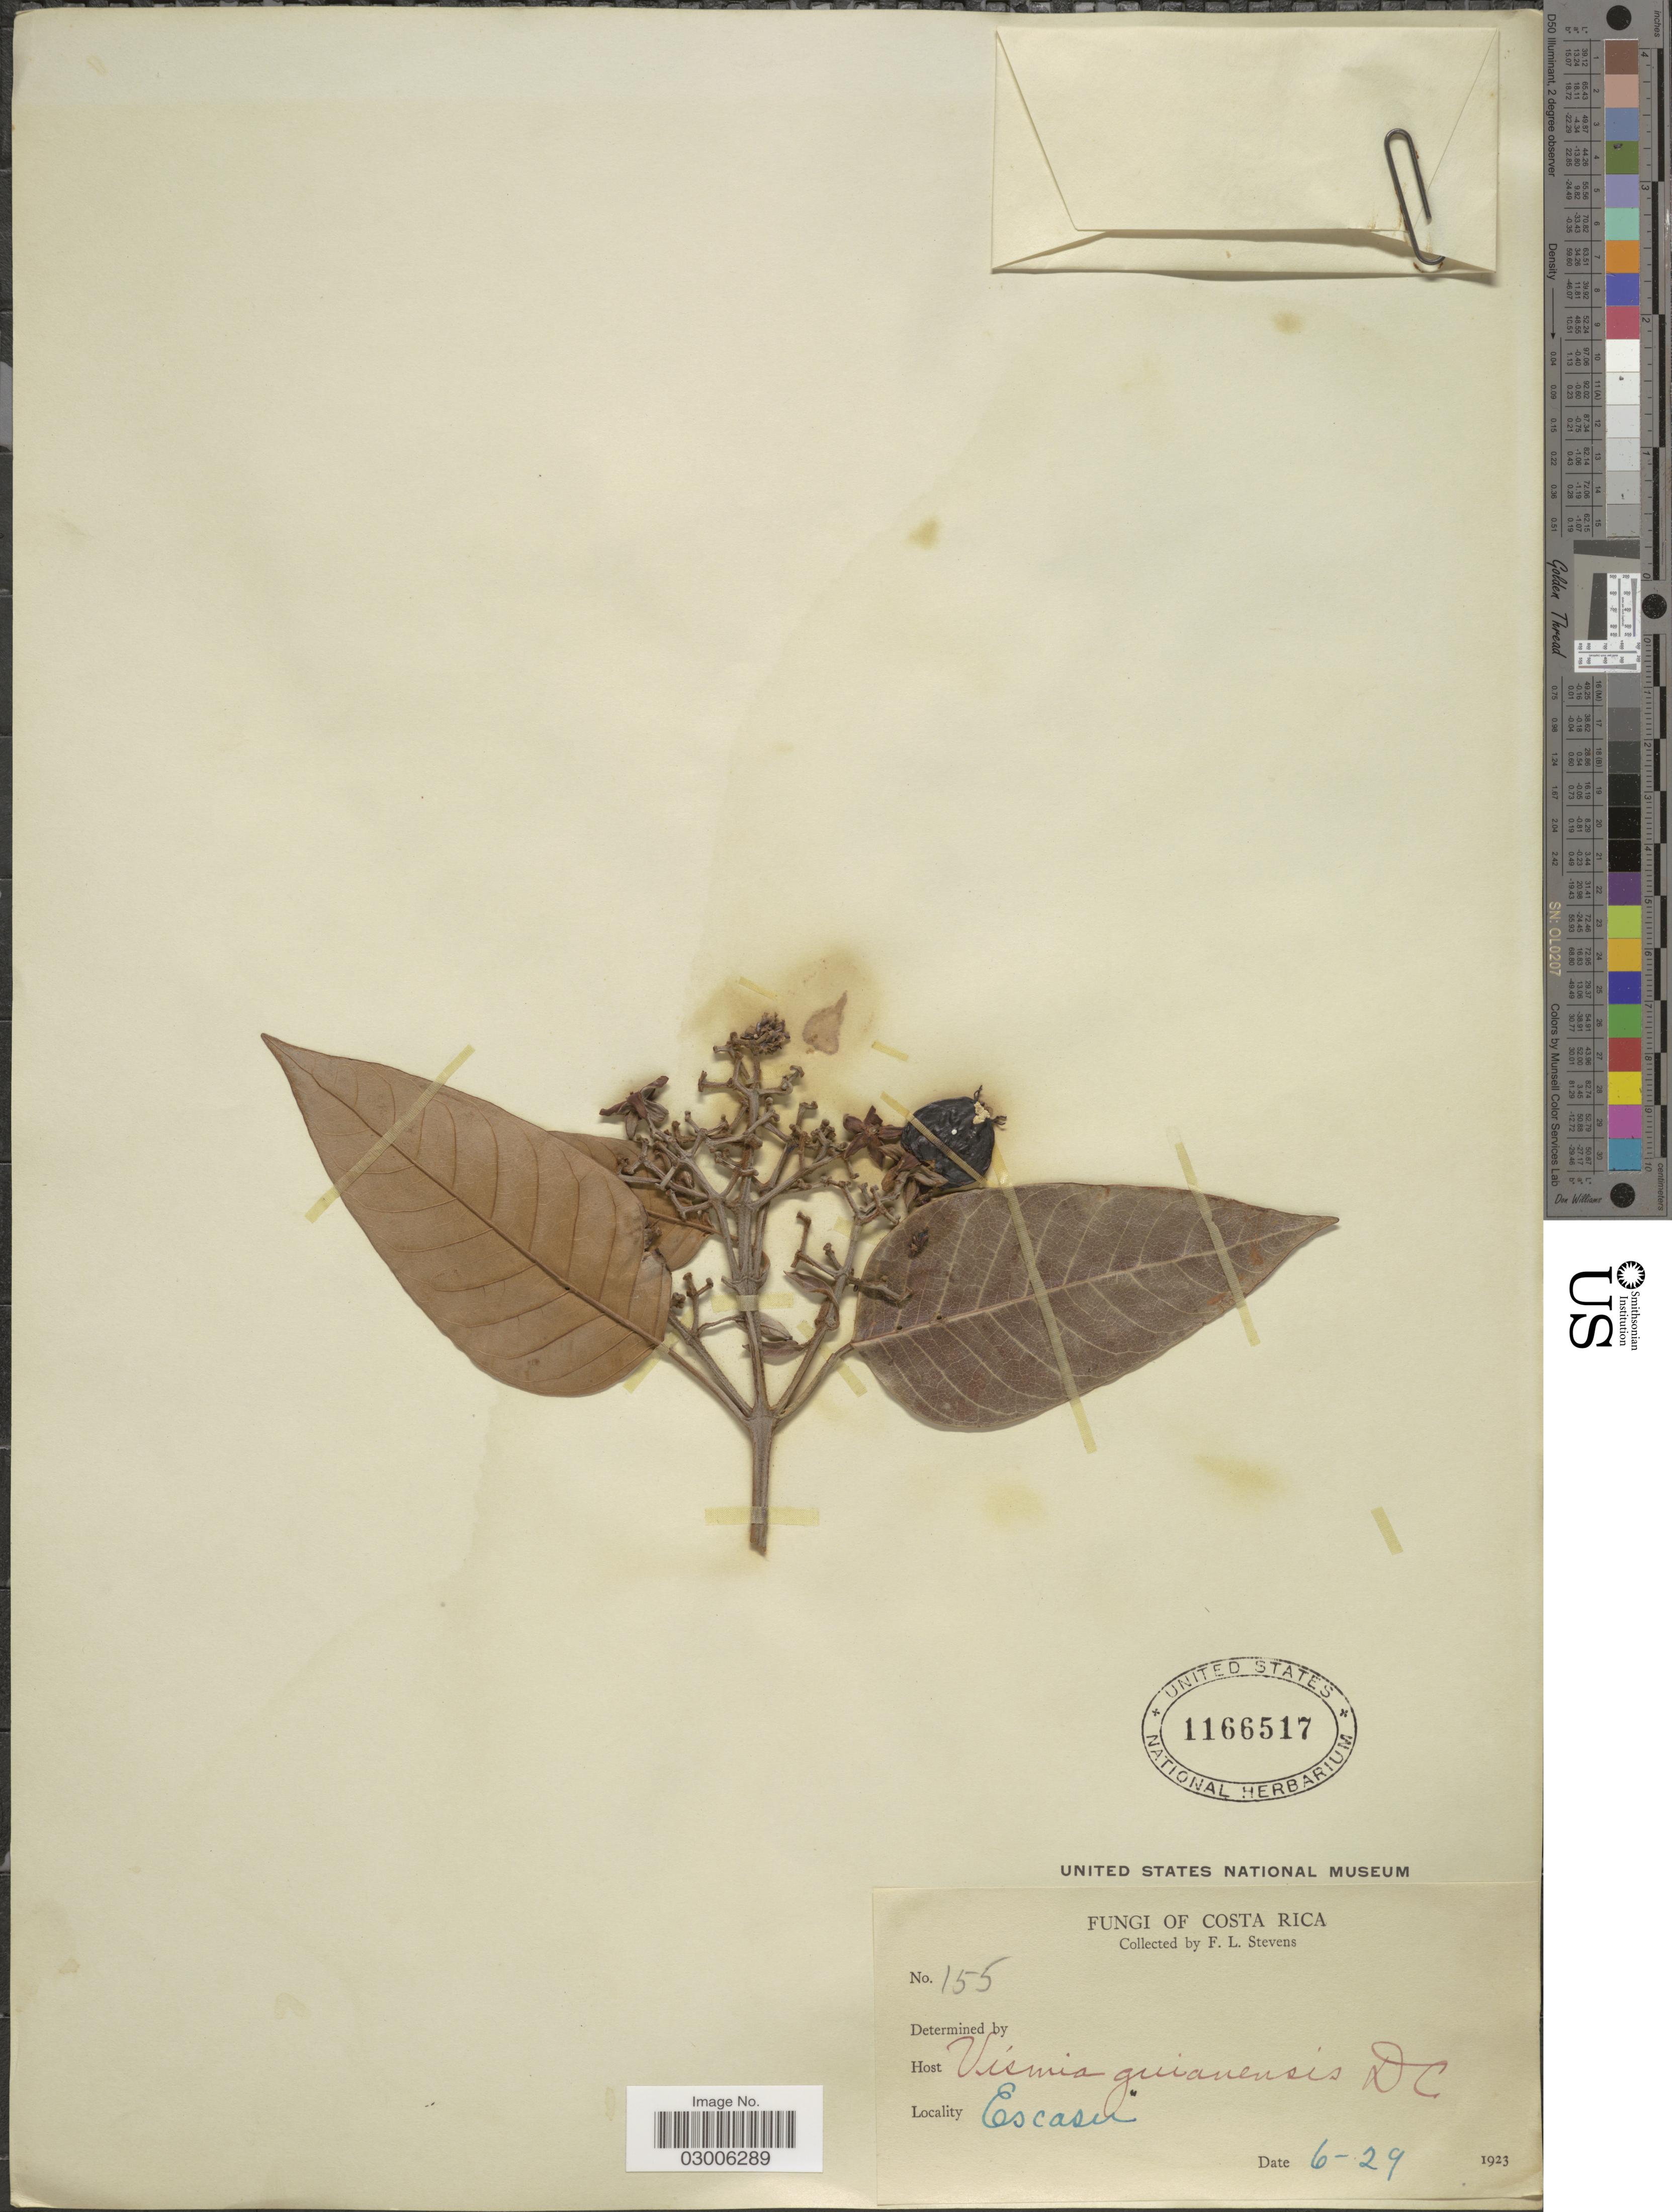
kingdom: Plantae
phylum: Tracheophyta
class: Magnoliopsida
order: Malpighiales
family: Hypericaceae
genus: Vismia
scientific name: Vismia guianensis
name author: (Aubl.) Pers.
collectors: F. L. Stevens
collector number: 155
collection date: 1923-06-29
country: Costa Rica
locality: Escazu.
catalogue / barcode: US 1166517